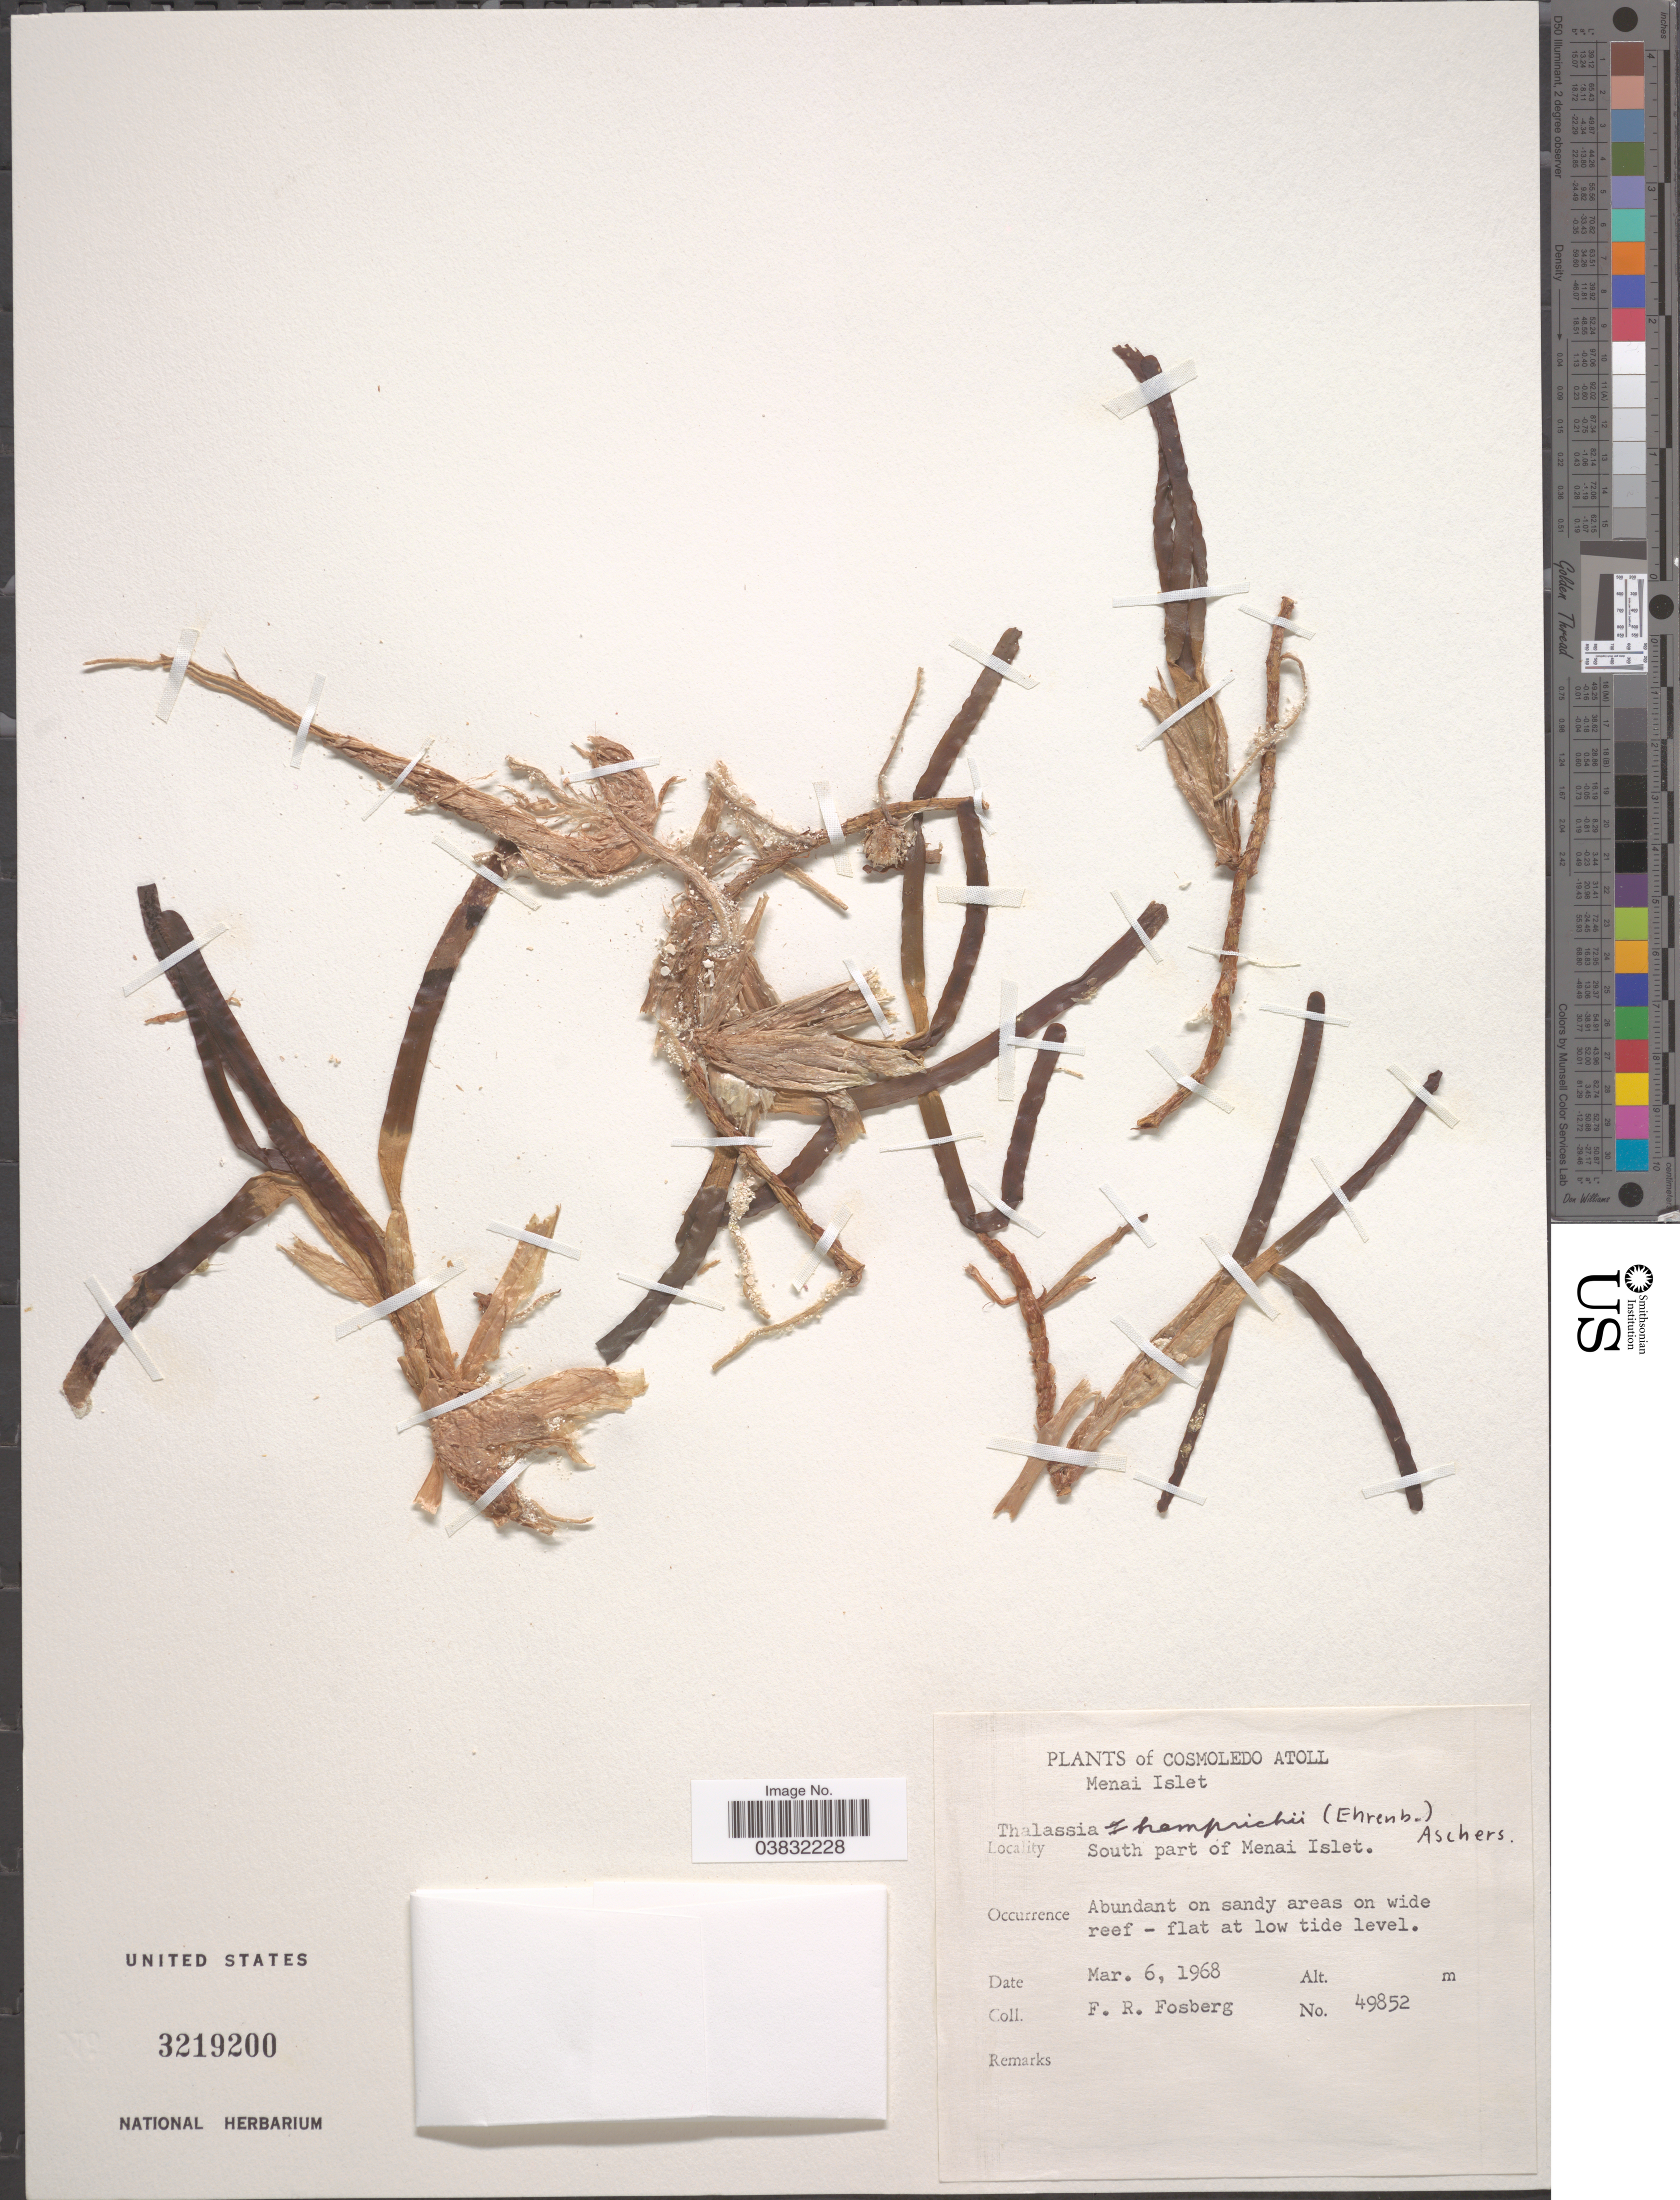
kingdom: Plantae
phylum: Tracheophyta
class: Liliopsida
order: Alismatales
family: Hydrocharitaceae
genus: Thalassia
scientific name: Thalassia hemprichii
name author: Asch.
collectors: F. R. Fosberg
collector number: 49852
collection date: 1968-03-06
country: Seychelles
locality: Cosmoledo Atoll. Menai Islet. South part of Menai Islet.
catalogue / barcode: US 3219200